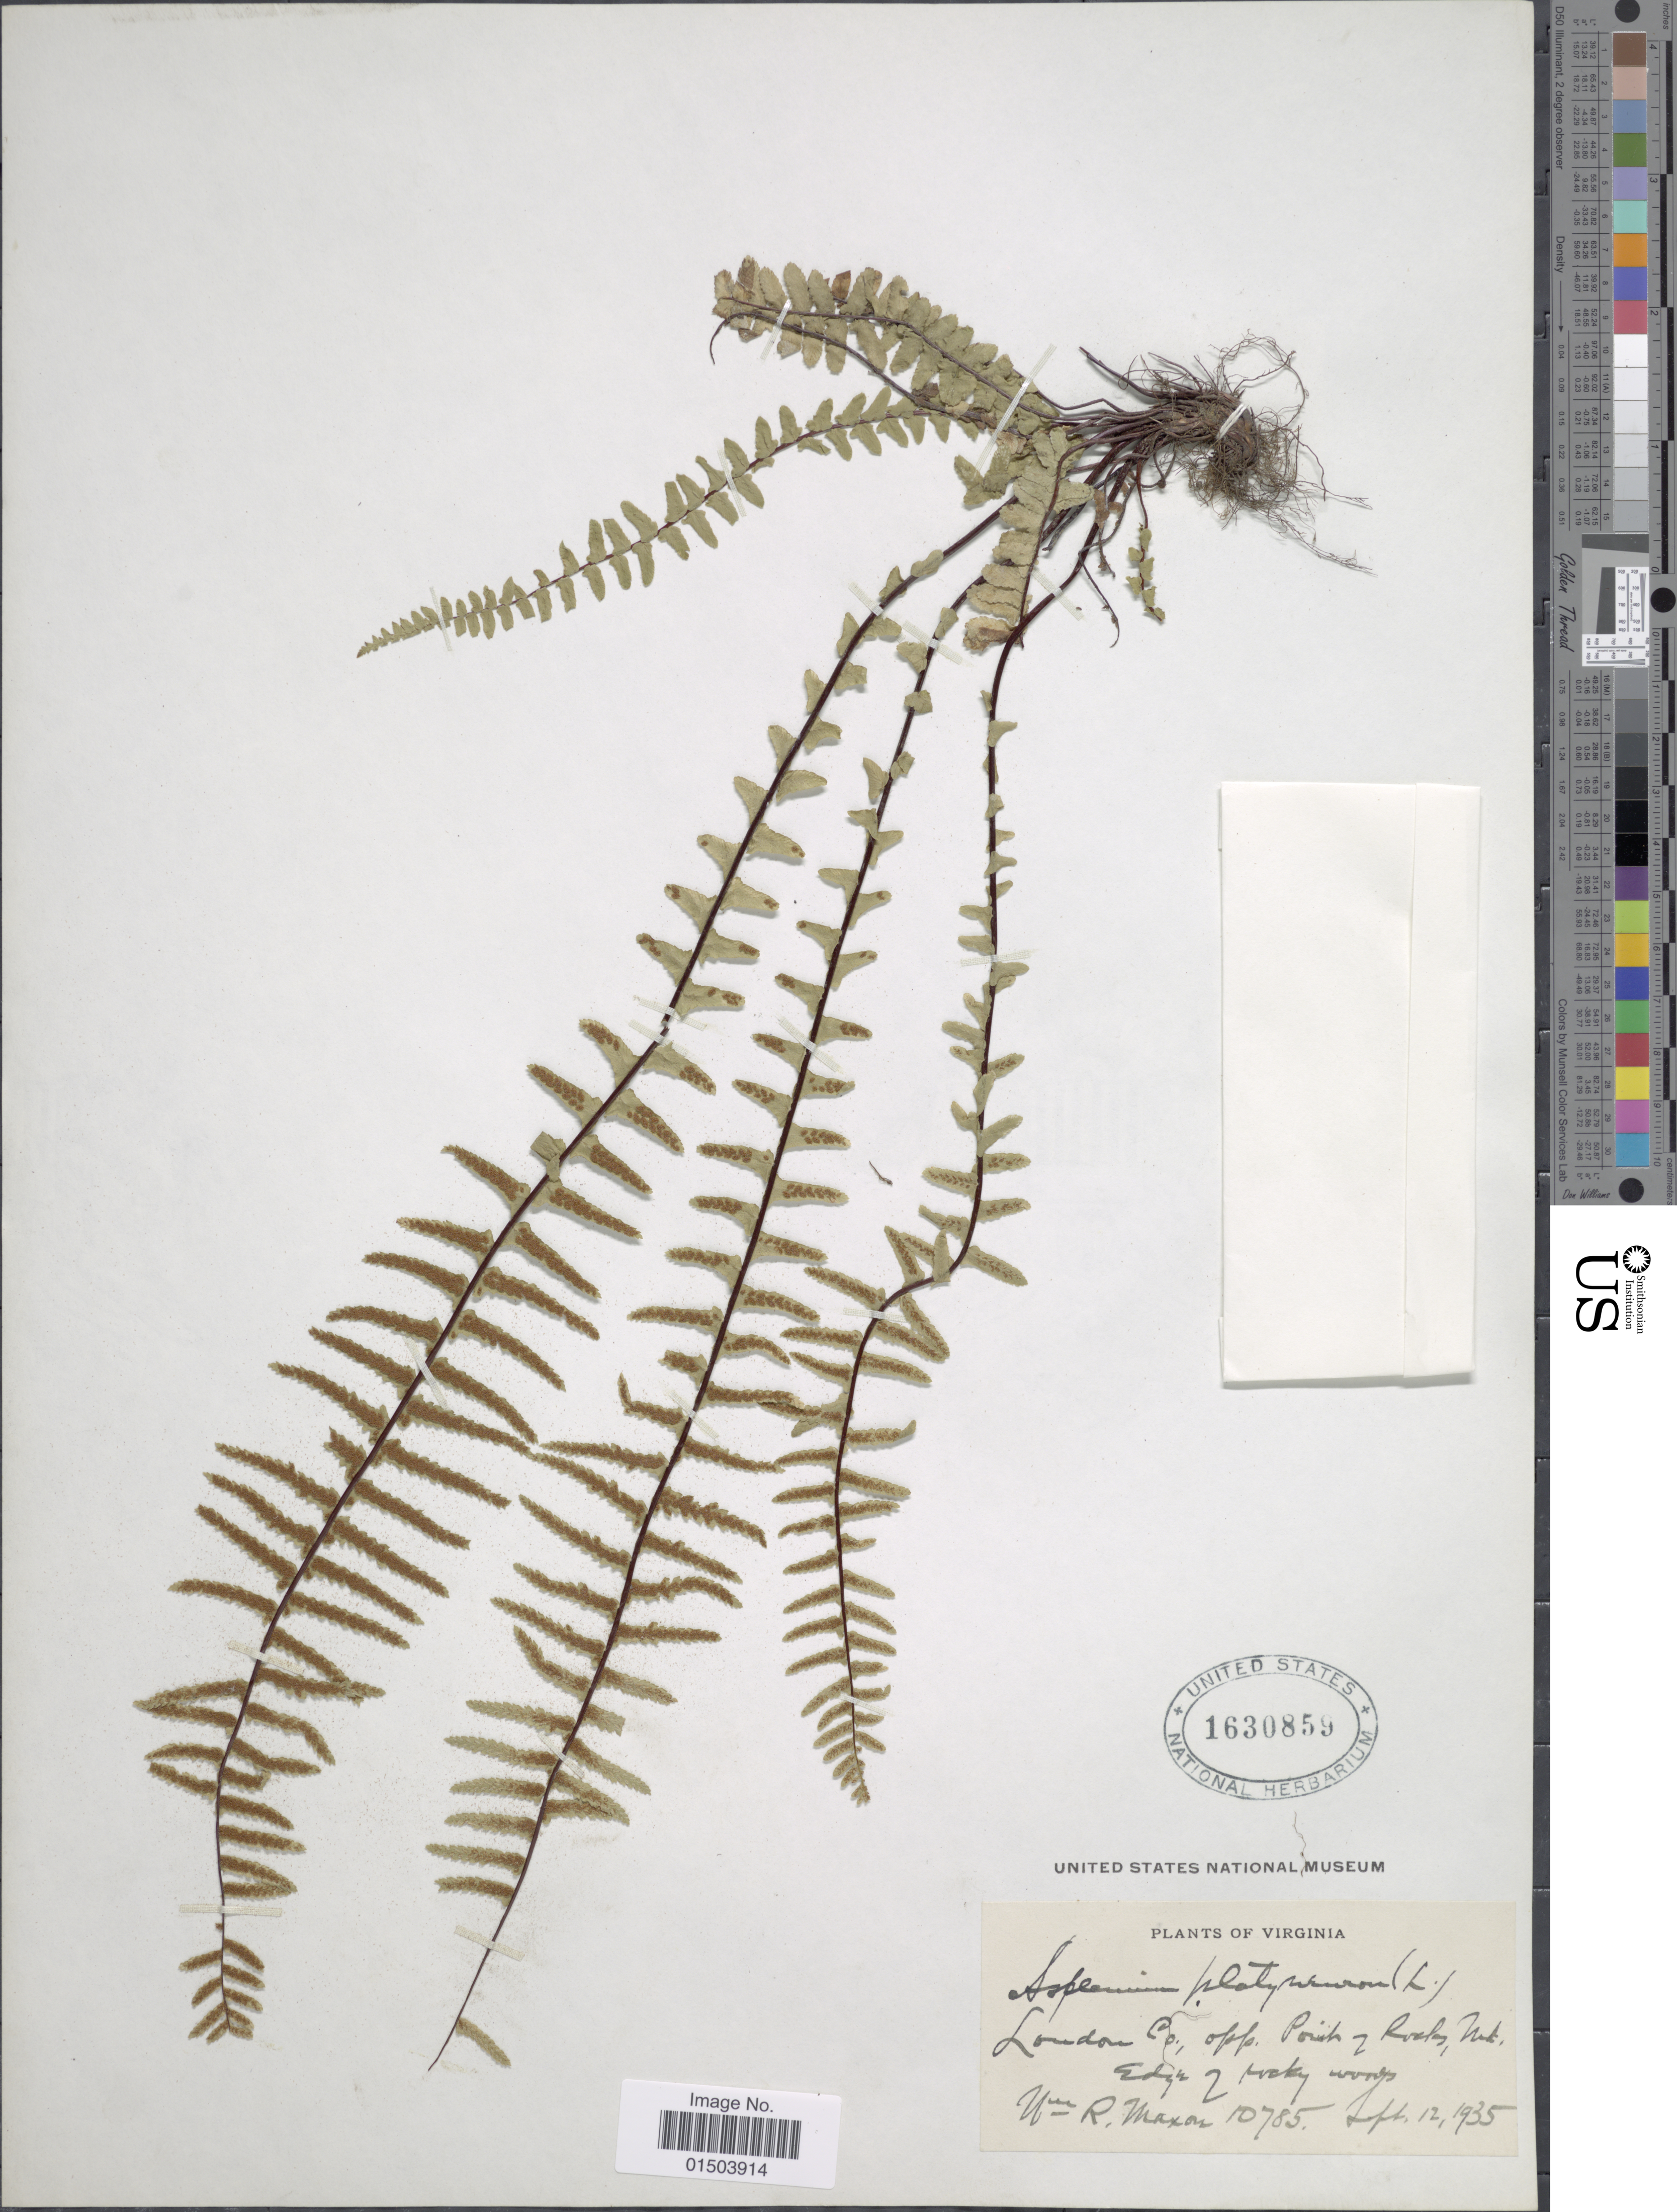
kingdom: Plantae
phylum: Tracheophyta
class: Polypodiopsida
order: Polypodiales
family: Aspleniaceae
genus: Asplenium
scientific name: Asplenium platyneuron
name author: (L.) Britton, Stearns & Poggenb.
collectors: W. R. Maxon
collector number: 10785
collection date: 1935-09-12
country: United States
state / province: Virginia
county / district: Loudoun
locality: Opposite Point of Rocks, Nat. Edge of rocky woods.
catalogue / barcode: US 1630859